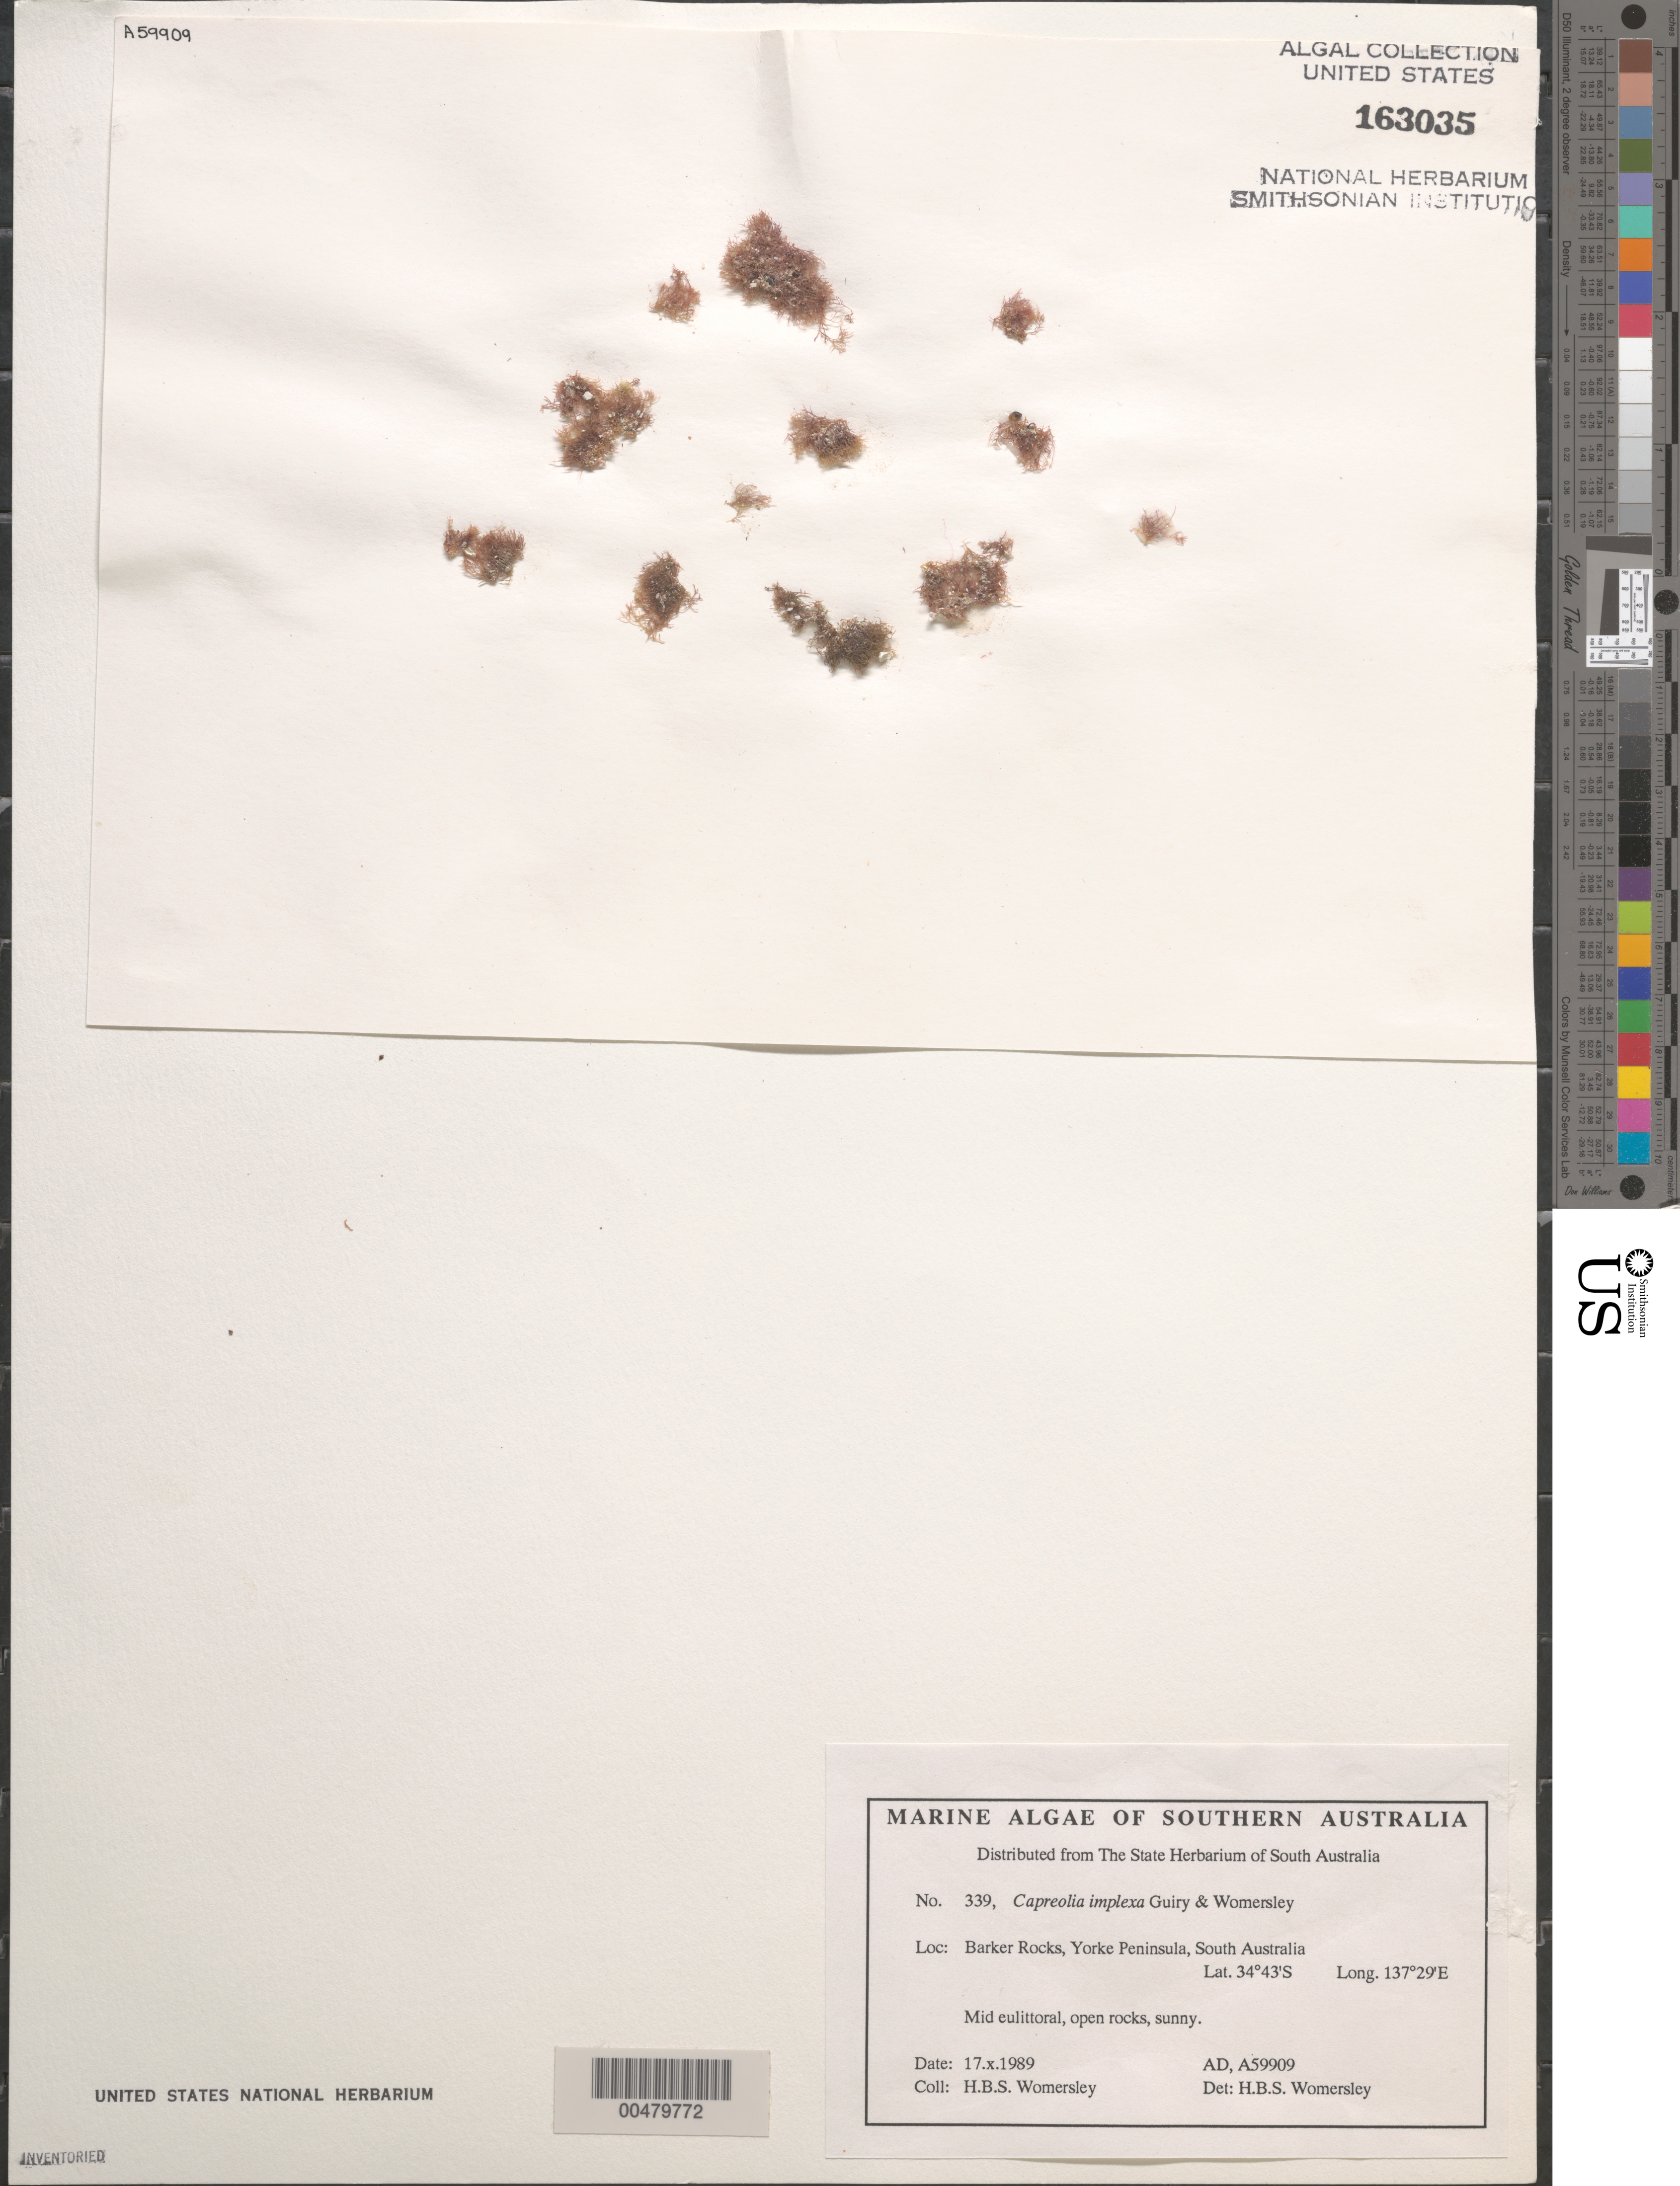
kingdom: Plantae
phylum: Rhodophyta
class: Florideophyceae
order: Gelidiales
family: Gelidiaceae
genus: Capreolia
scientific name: Capreolia implexa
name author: Guiry & Womersley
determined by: Womersley, H. B. S.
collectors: H. B. S. Womersley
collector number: AD, A59909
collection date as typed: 17 Oct 1989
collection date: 1989-10-17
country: Australia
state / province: South Australia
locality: Barker Rocks, Yorke Peninsula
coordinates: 34 43' S, 137 29' E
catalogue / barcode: US 163035